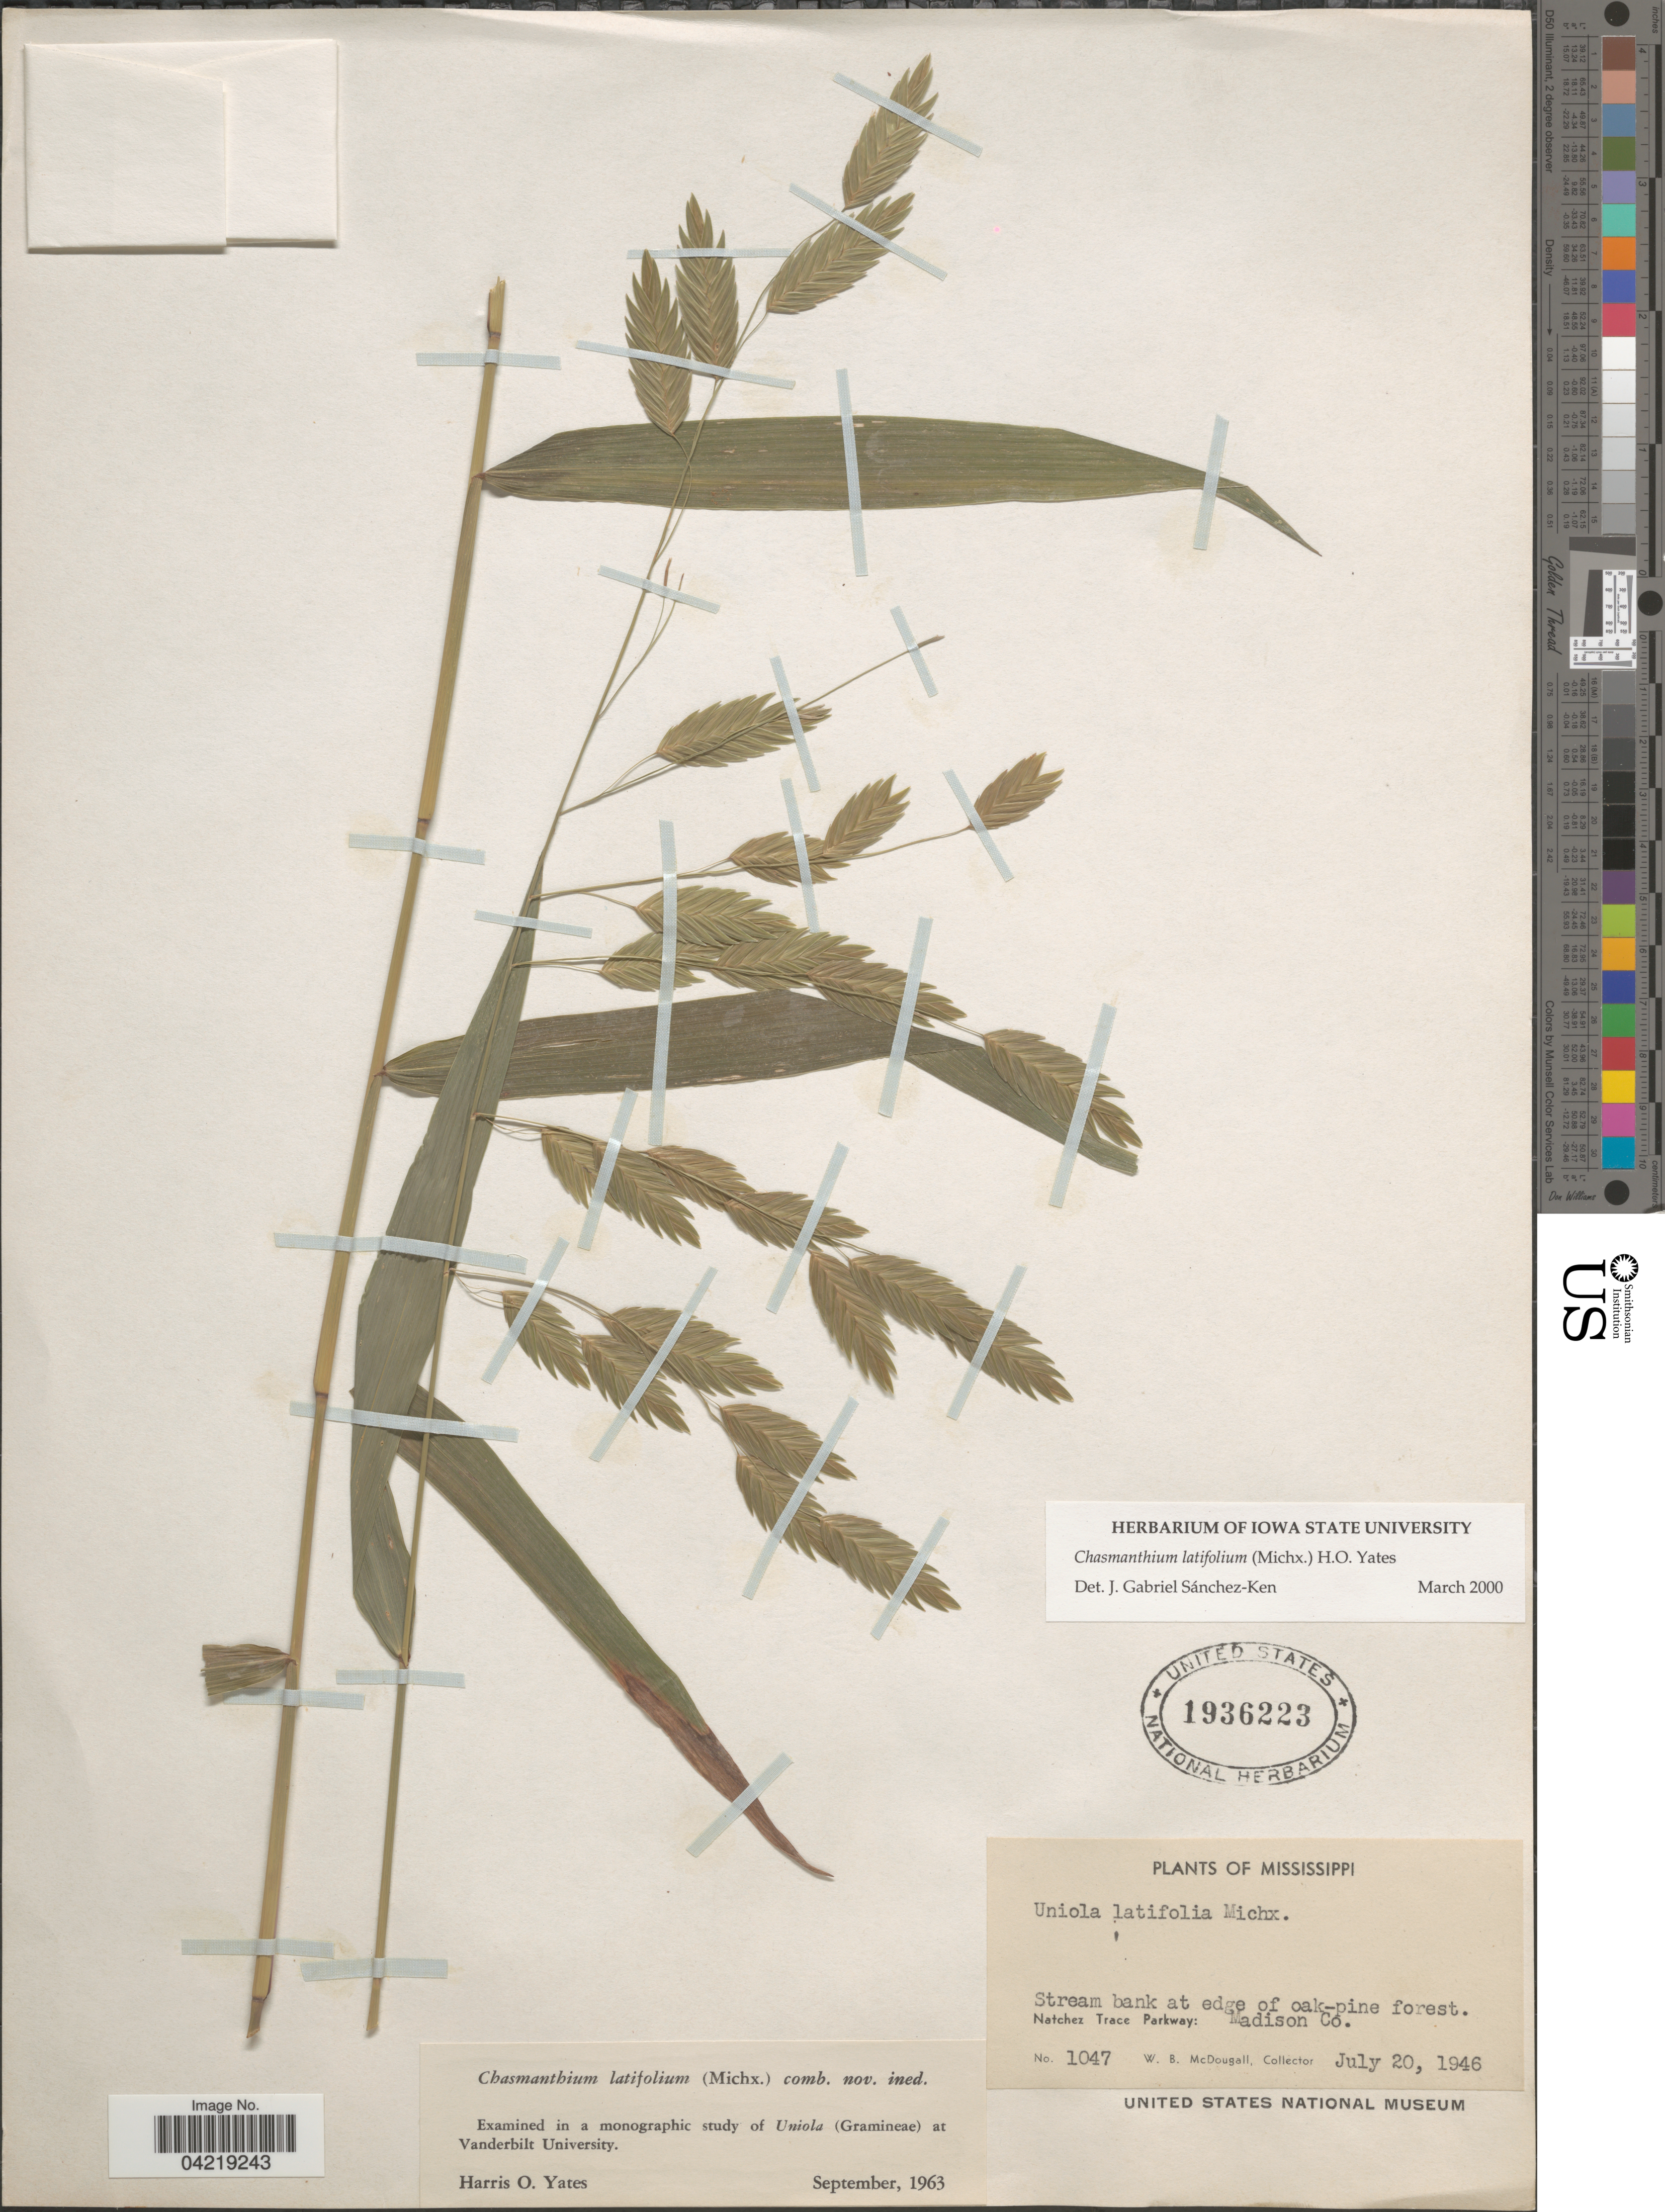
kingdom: Plantae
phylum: Tracheophyta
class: Liliopsida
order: Poales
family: Poaceae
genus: Chasmanthium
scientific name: Chasmanthium latifolium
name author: (Michx.) H.O. Yates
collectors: W. B. McDougall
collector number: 1047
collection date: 1946-07-20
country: United States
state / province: Mississippi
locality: Stream bank at edge of oak-pine forest. Natchez Trace Parkway: Madison Co.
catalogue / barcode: US 1936223